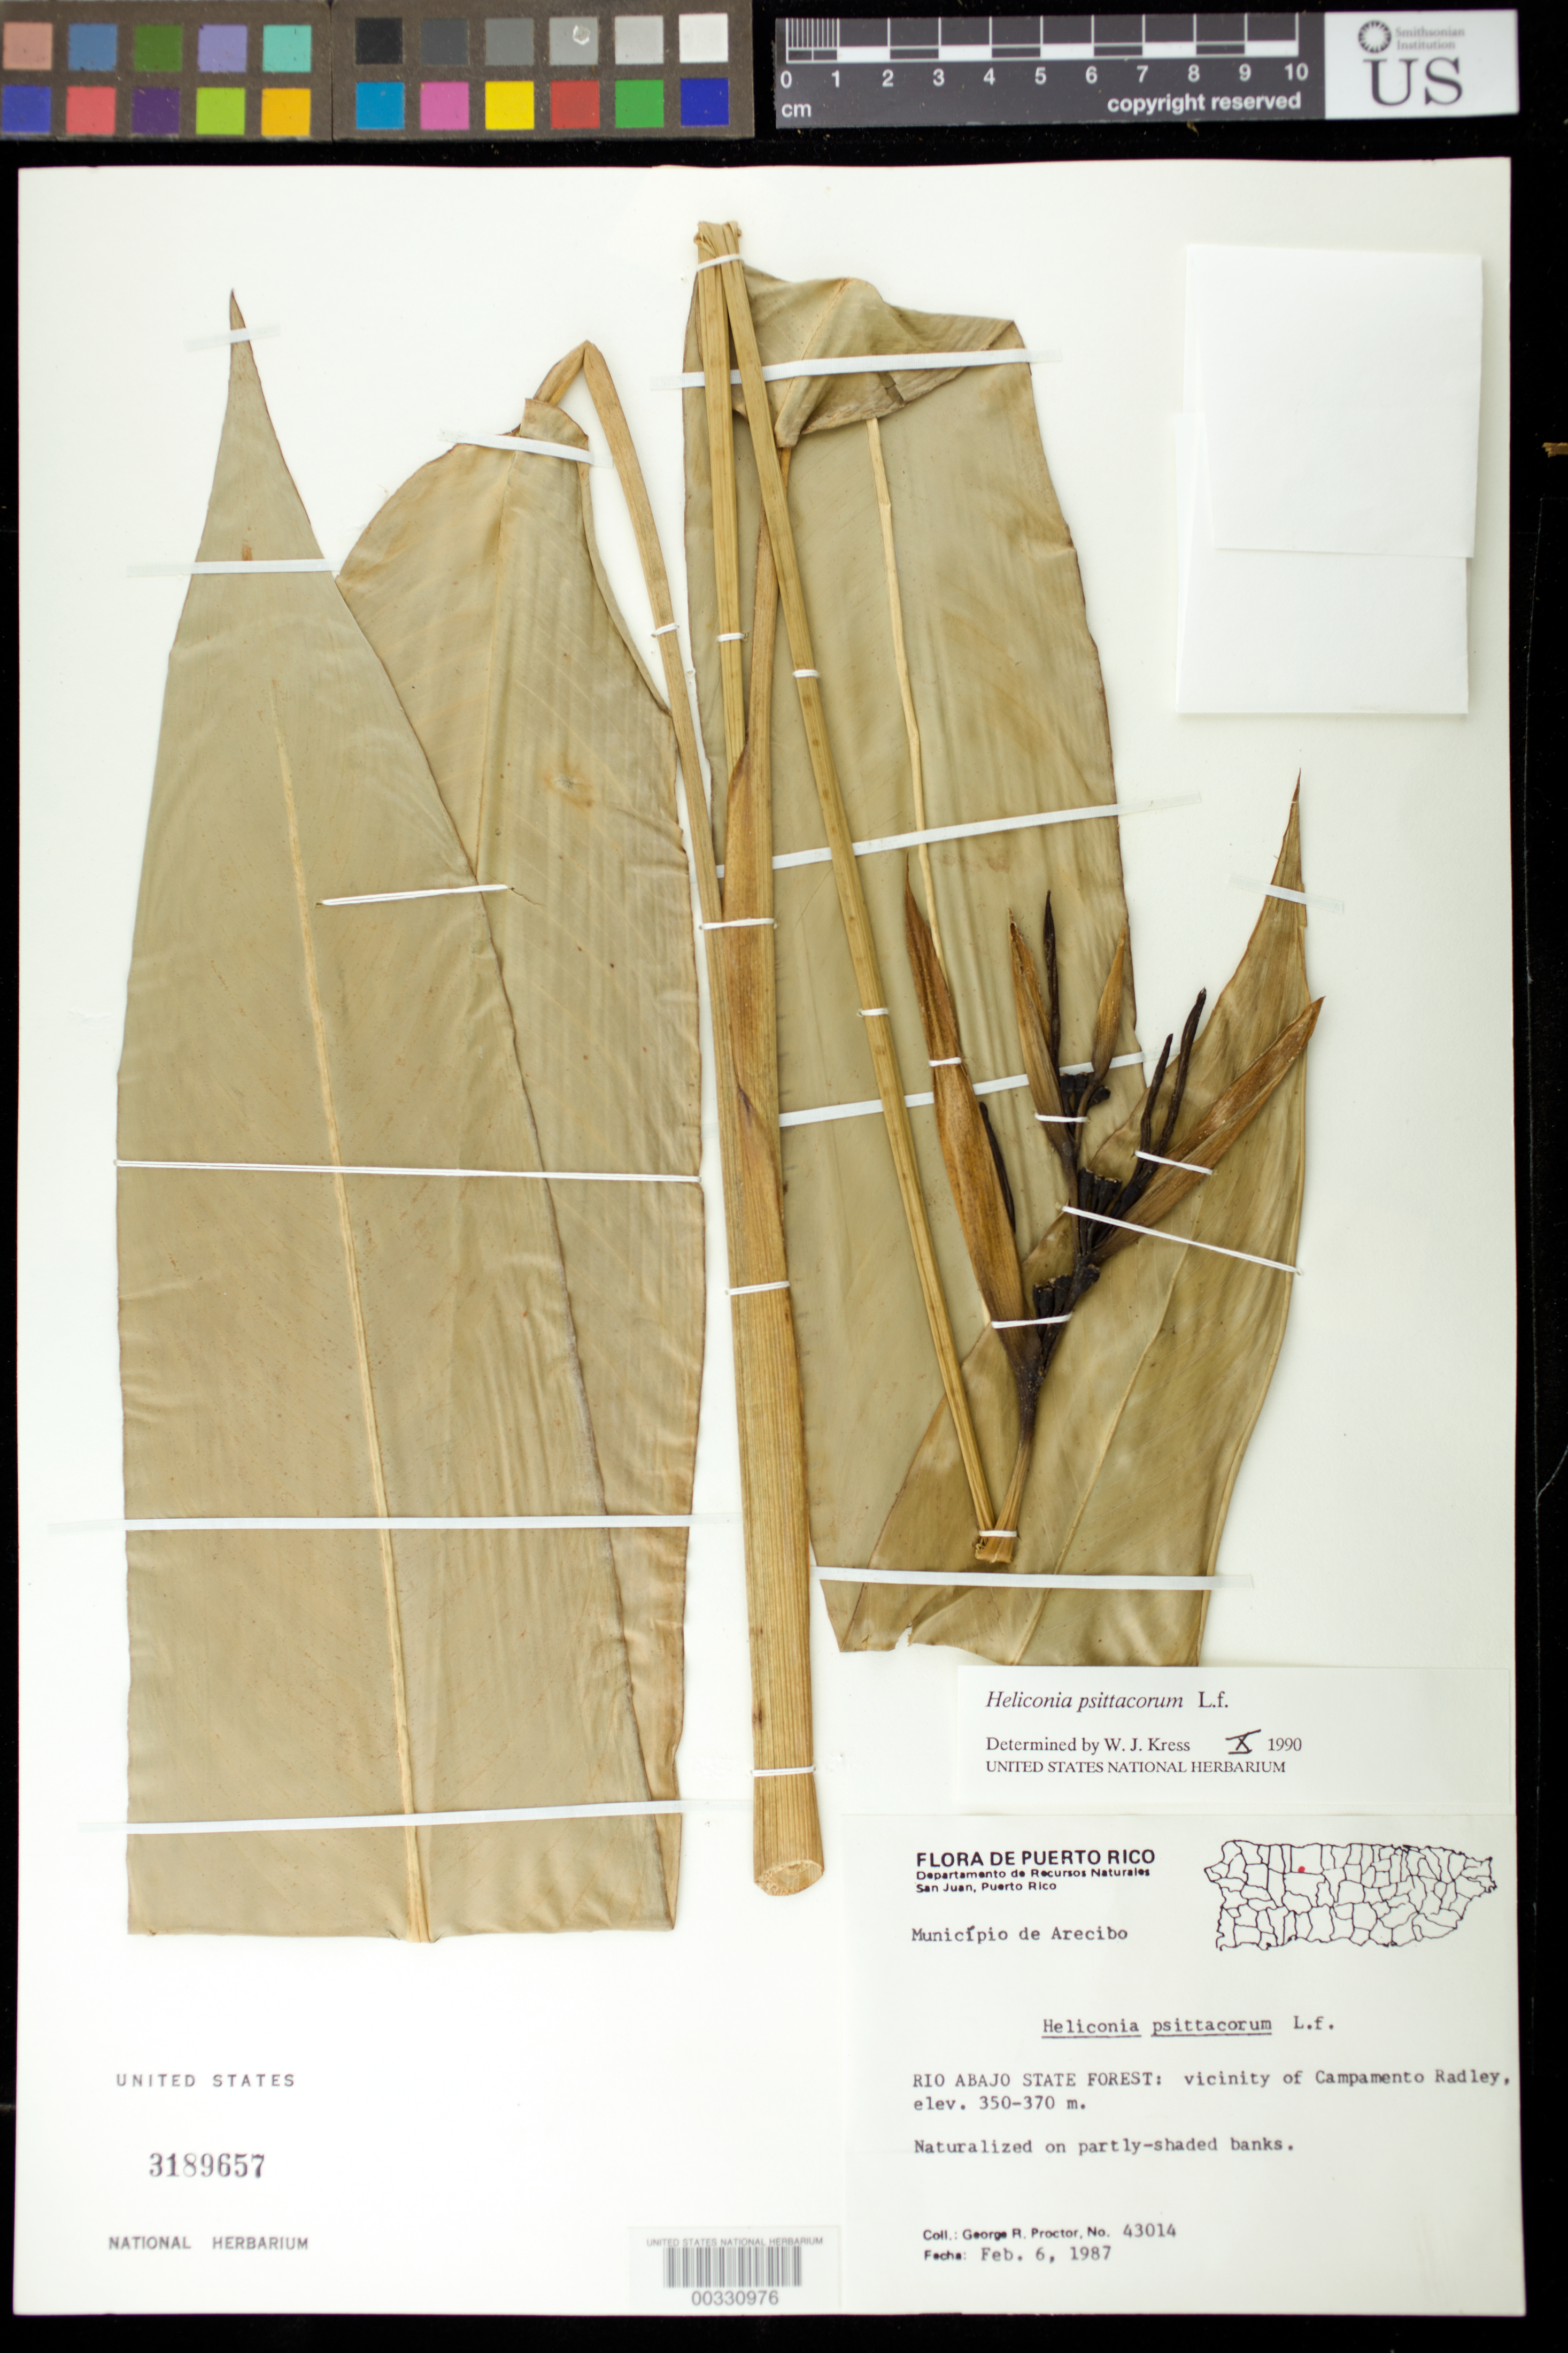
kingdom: Plantae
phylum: Tracheophyta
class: Liliopsida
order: Zingiberales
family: Heliconiaceae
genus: Heliconia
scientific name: Heliconia psittacorum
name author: L. f.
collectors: G. R. Proctor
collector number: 43014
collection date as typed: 06 Feb 1987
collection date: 1987-02-06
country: Puerto Rico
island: Greater Antilles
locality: Mun of arecibo, rio abajo state forest, vicinity of campamento radley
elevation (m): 350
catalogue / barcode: US 3189657